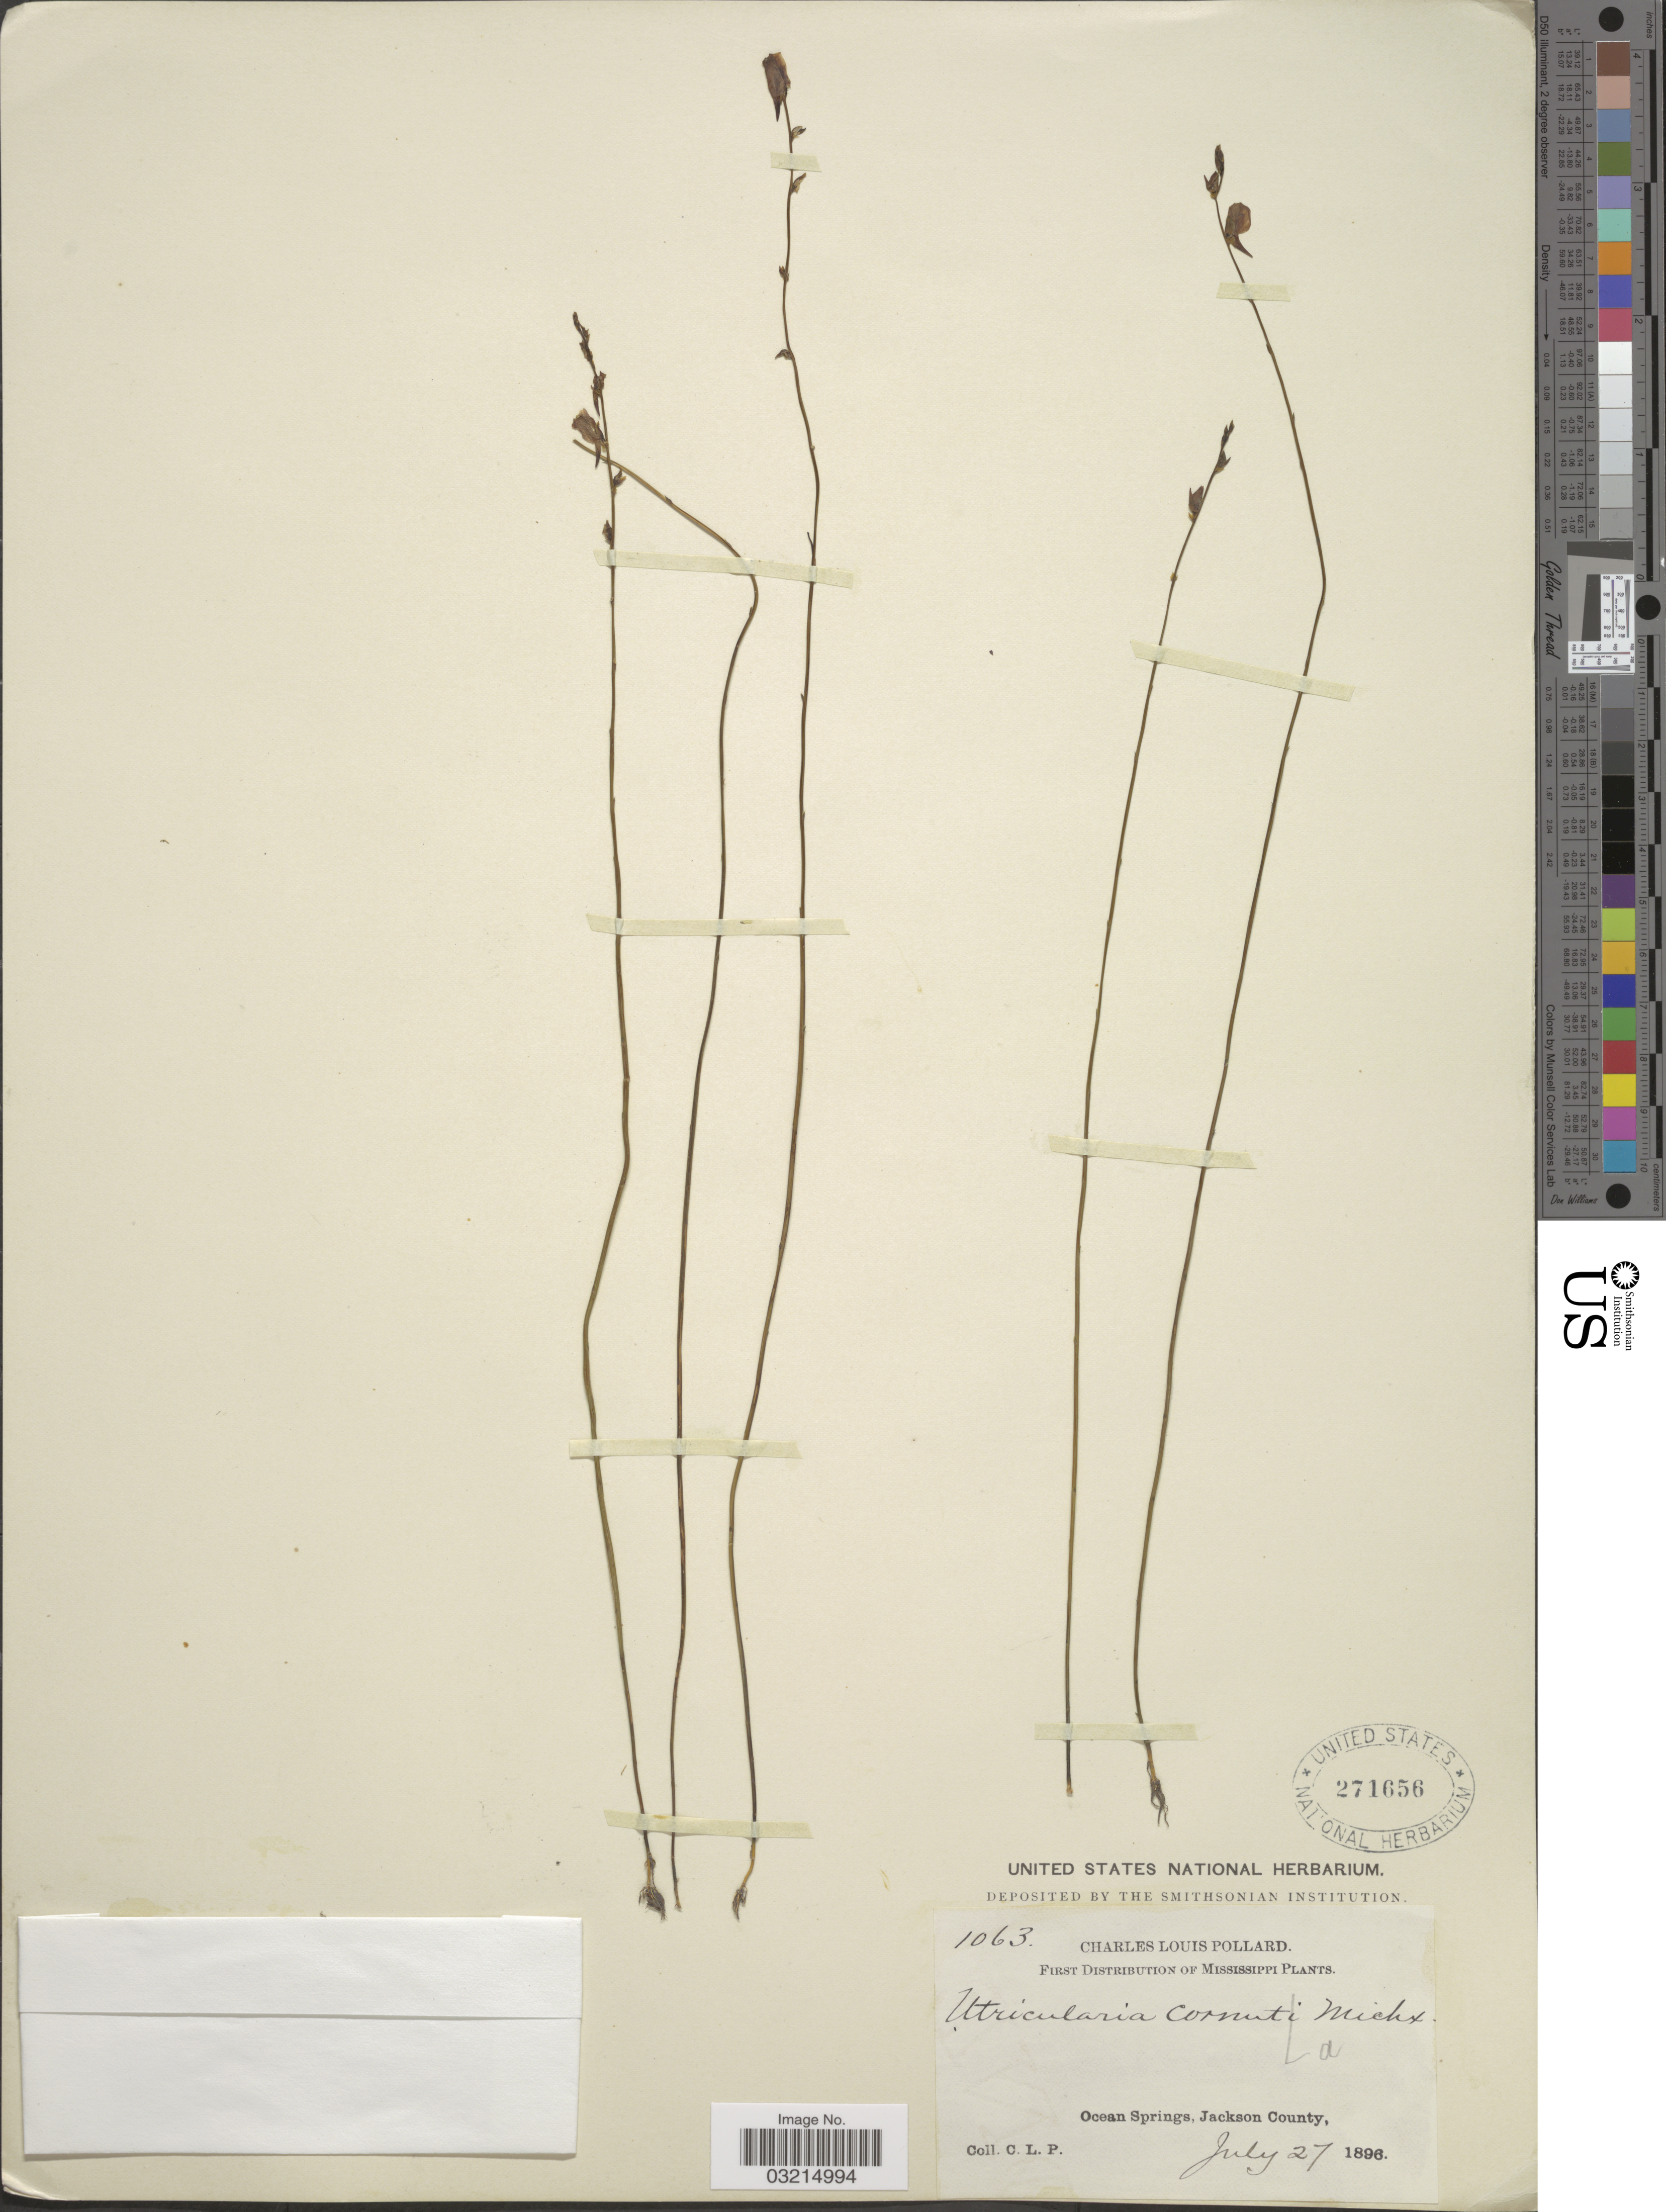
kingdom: Plantae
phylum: Tracheophyta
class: Magnoliopsida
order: Lamiales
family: Lentibulariaceae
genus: Utricularia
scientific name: Utricularia cornuta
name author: Michx.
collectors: C. L. Pollard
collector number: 1063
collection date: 1896-07-27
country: United States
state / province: Mississippi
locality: Ocean Springs, Jackson County.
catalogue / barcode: US 271656